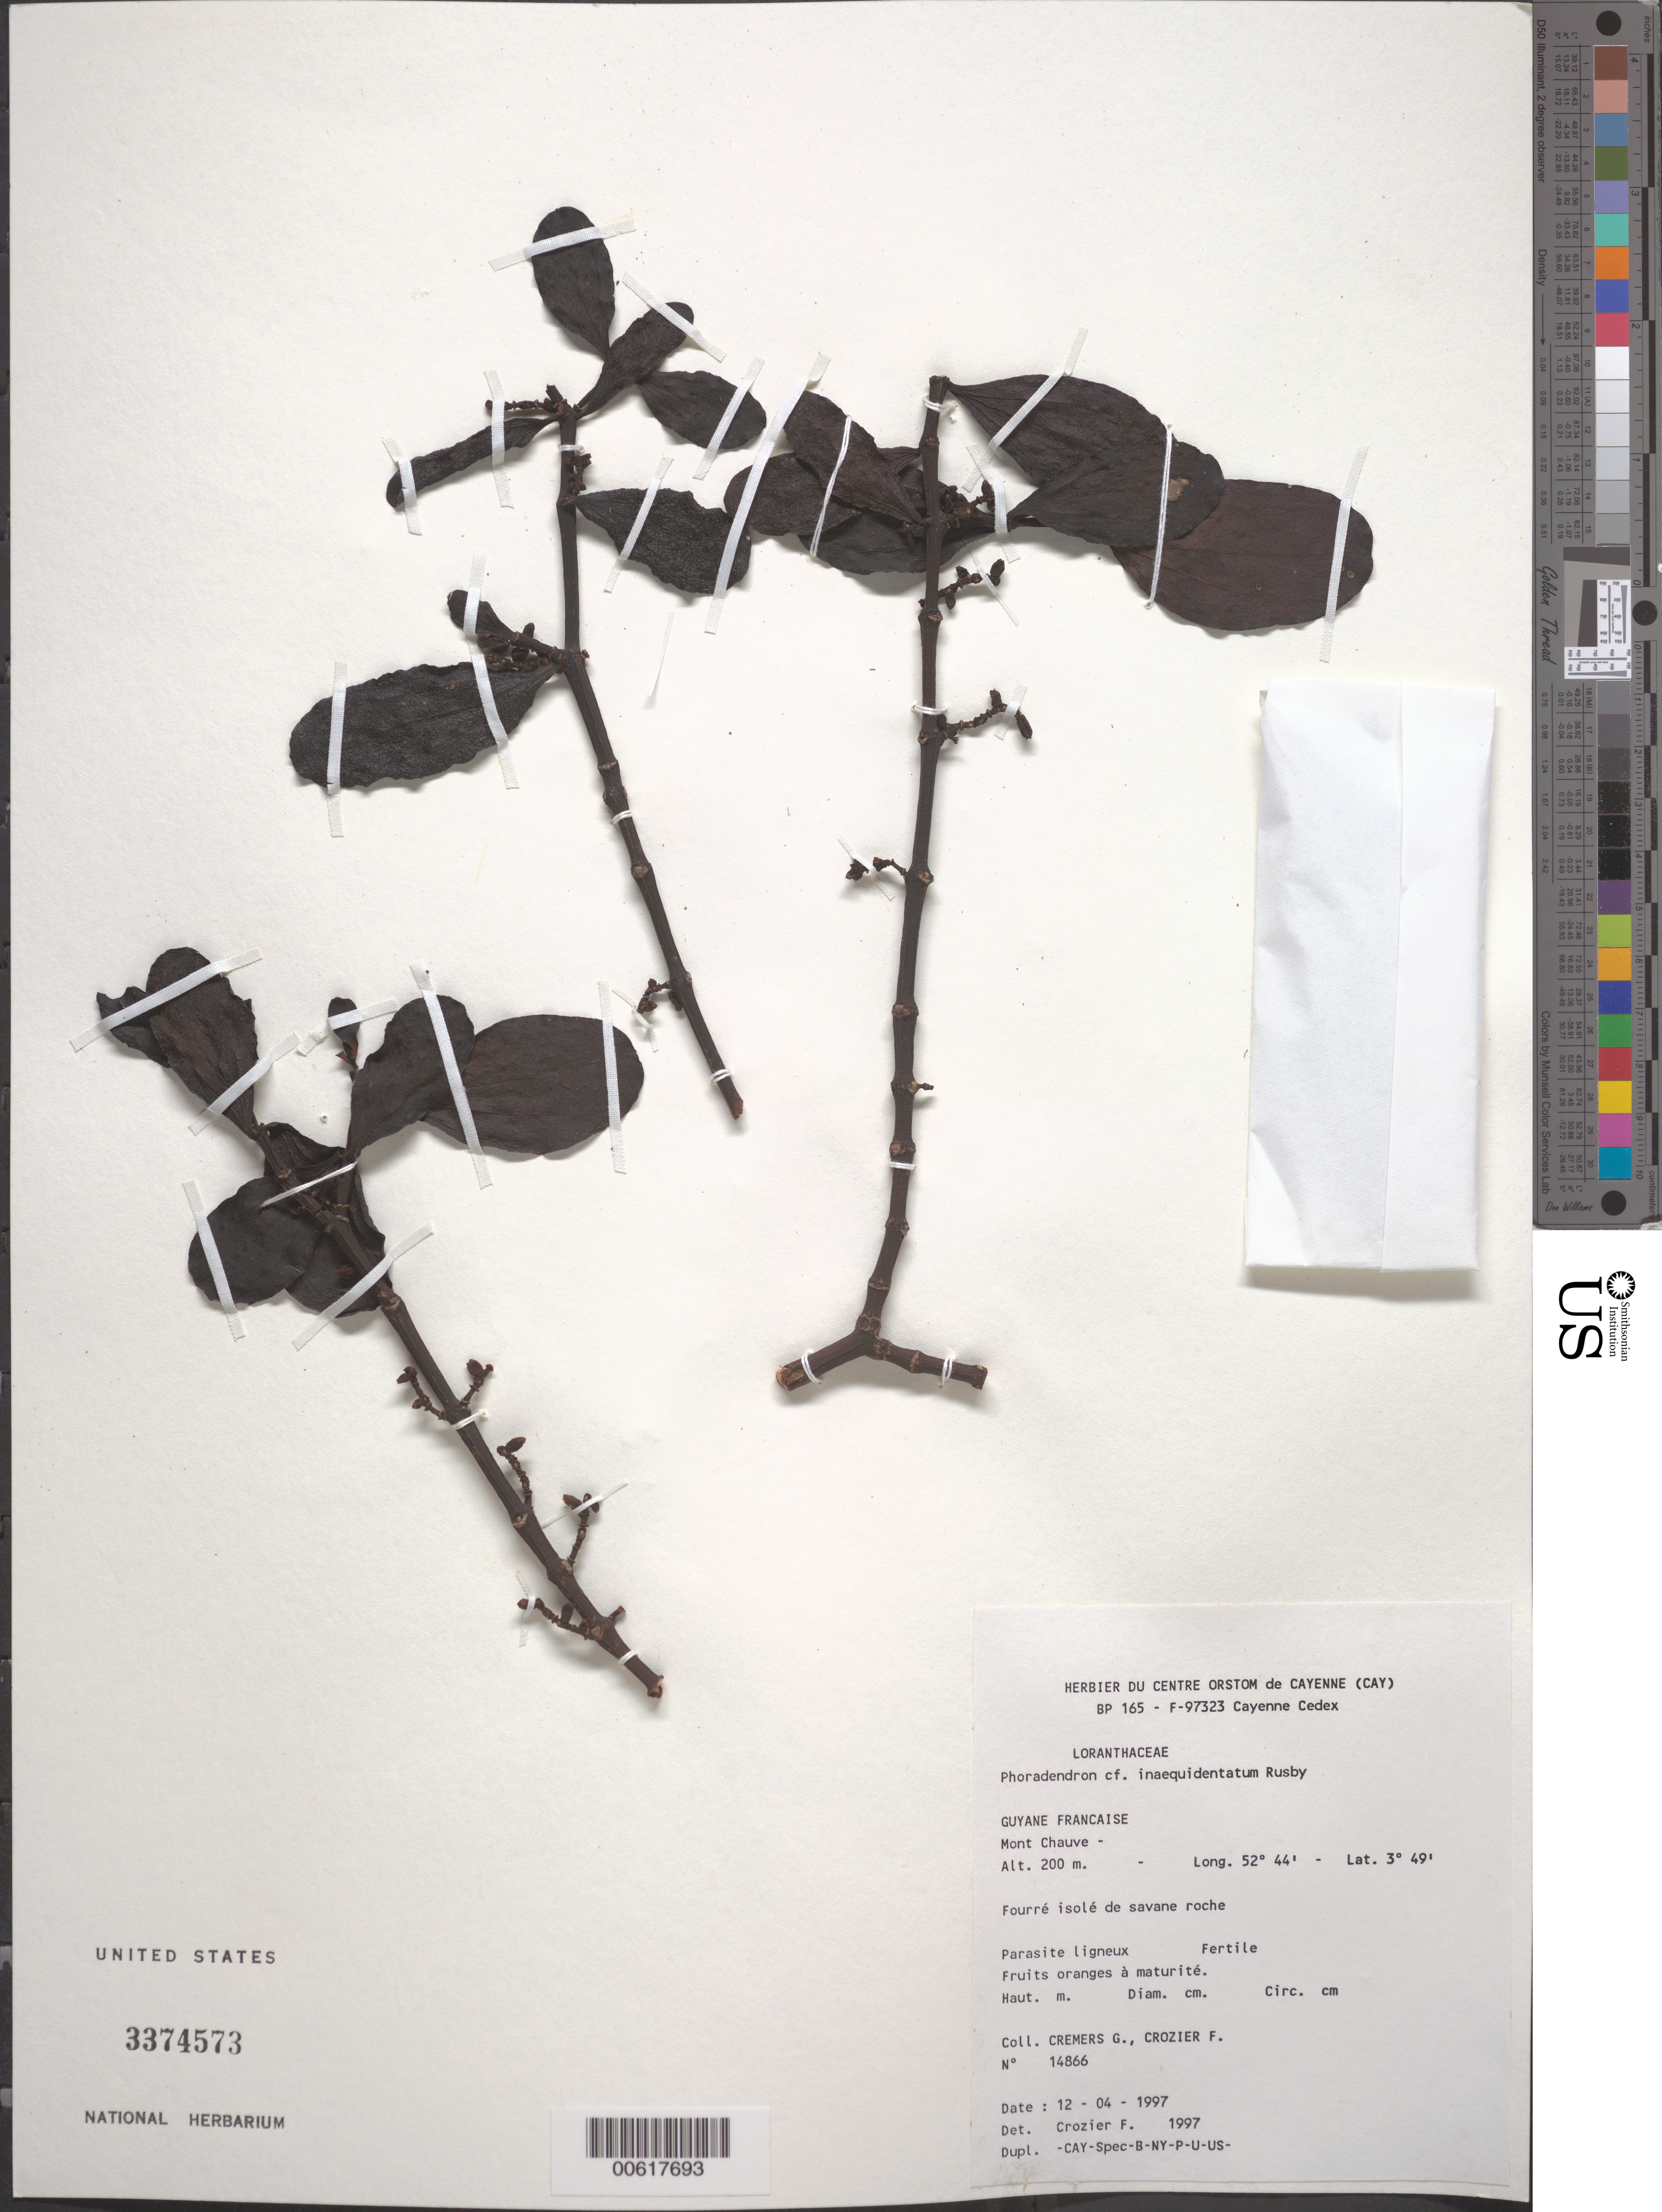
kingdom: Plantae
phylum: Tracheophyta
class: Magnoliopsida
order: Santalales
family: Viscaceae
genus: Phoradendron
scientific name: Phoradendron inaequidentatum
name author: Rusby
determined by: Crozier, F.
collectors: G. Cremers & F. Crozier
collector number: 14866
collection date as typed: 12-Apr-97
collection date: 1997-04-12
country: French Guiana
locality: Mont Chauve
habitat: Fourre isolé de savane roche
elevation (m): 200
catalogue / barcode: US 3374573